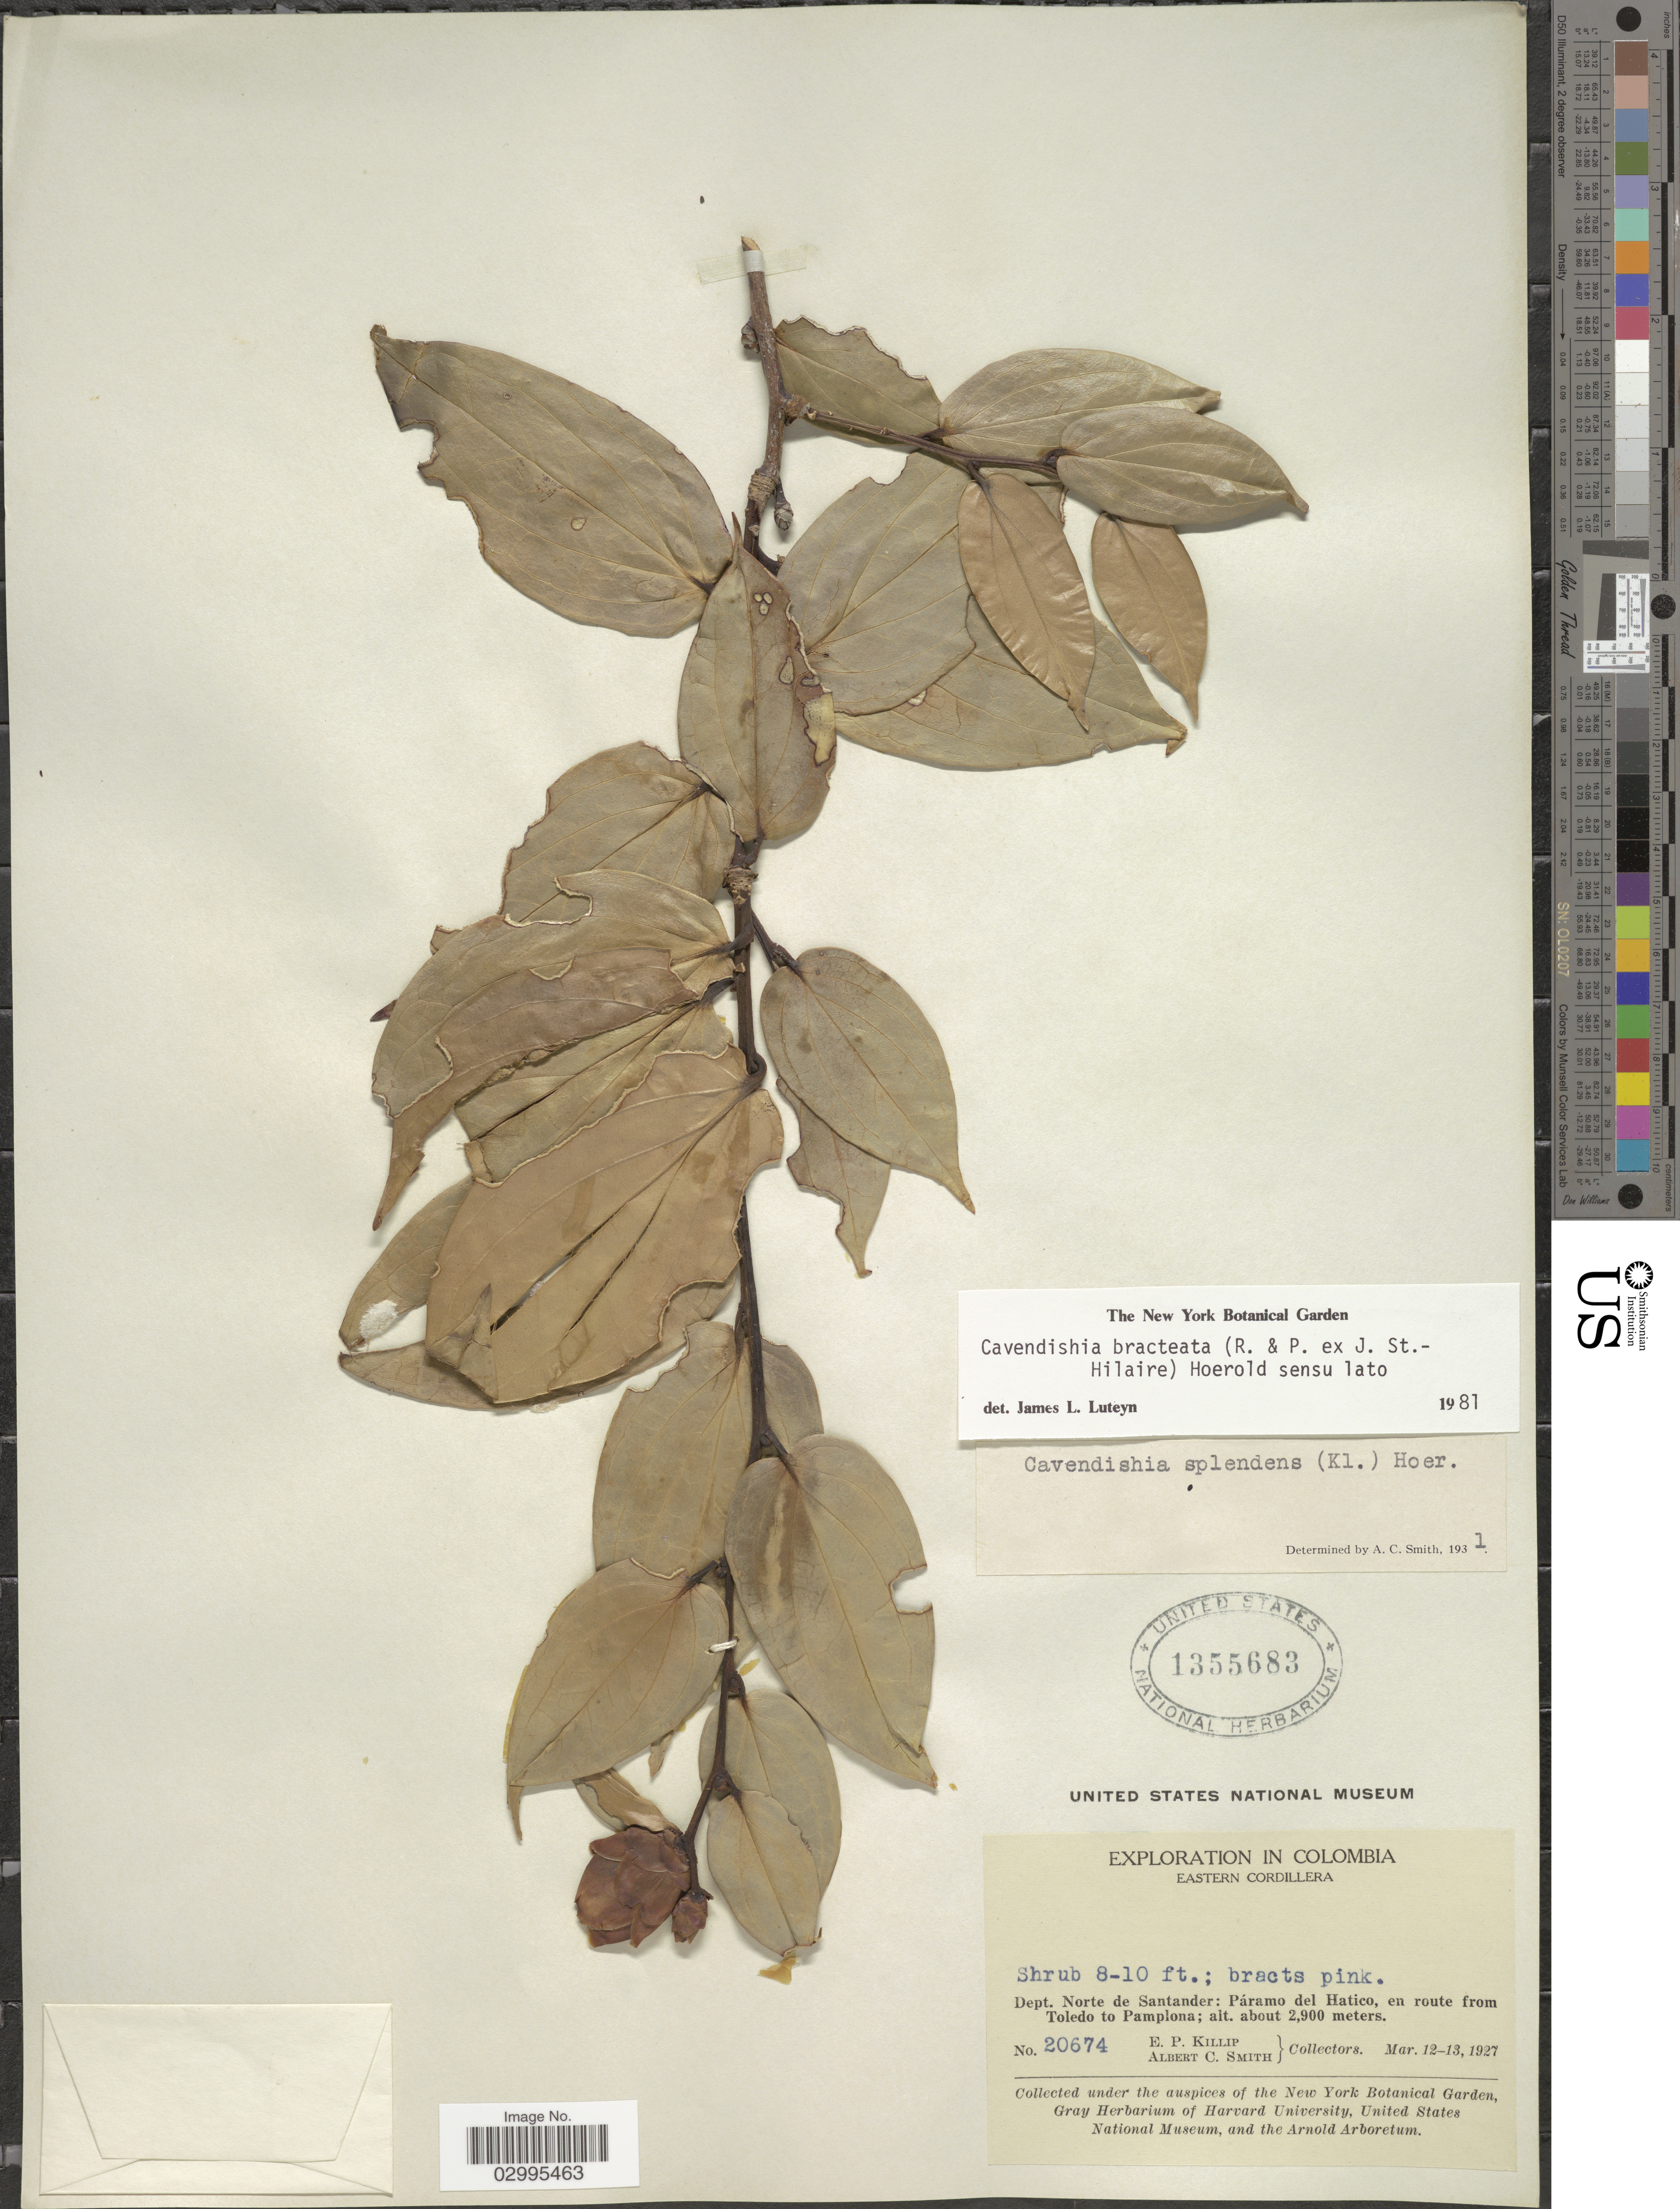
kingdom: Plantae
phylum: Tracheophyta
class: Magnoliopsida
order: Ericales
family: Ericaceae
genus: Cavendishia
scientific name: Cavendishia bracteata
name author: (Ruiz & Pav. ex J. St.-Hil.) Hoerold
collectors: E. P. Killip & A. C. Smith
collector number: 20674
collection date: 1927-03-12/1927-03-13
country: Colombia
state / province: Norte de Santander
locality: Eastern Cordillera. Dept. Norte de Santander: Páramo del Hatico, en route from Toledo to Pamplona.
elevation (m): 2900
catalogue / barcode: US 1355683